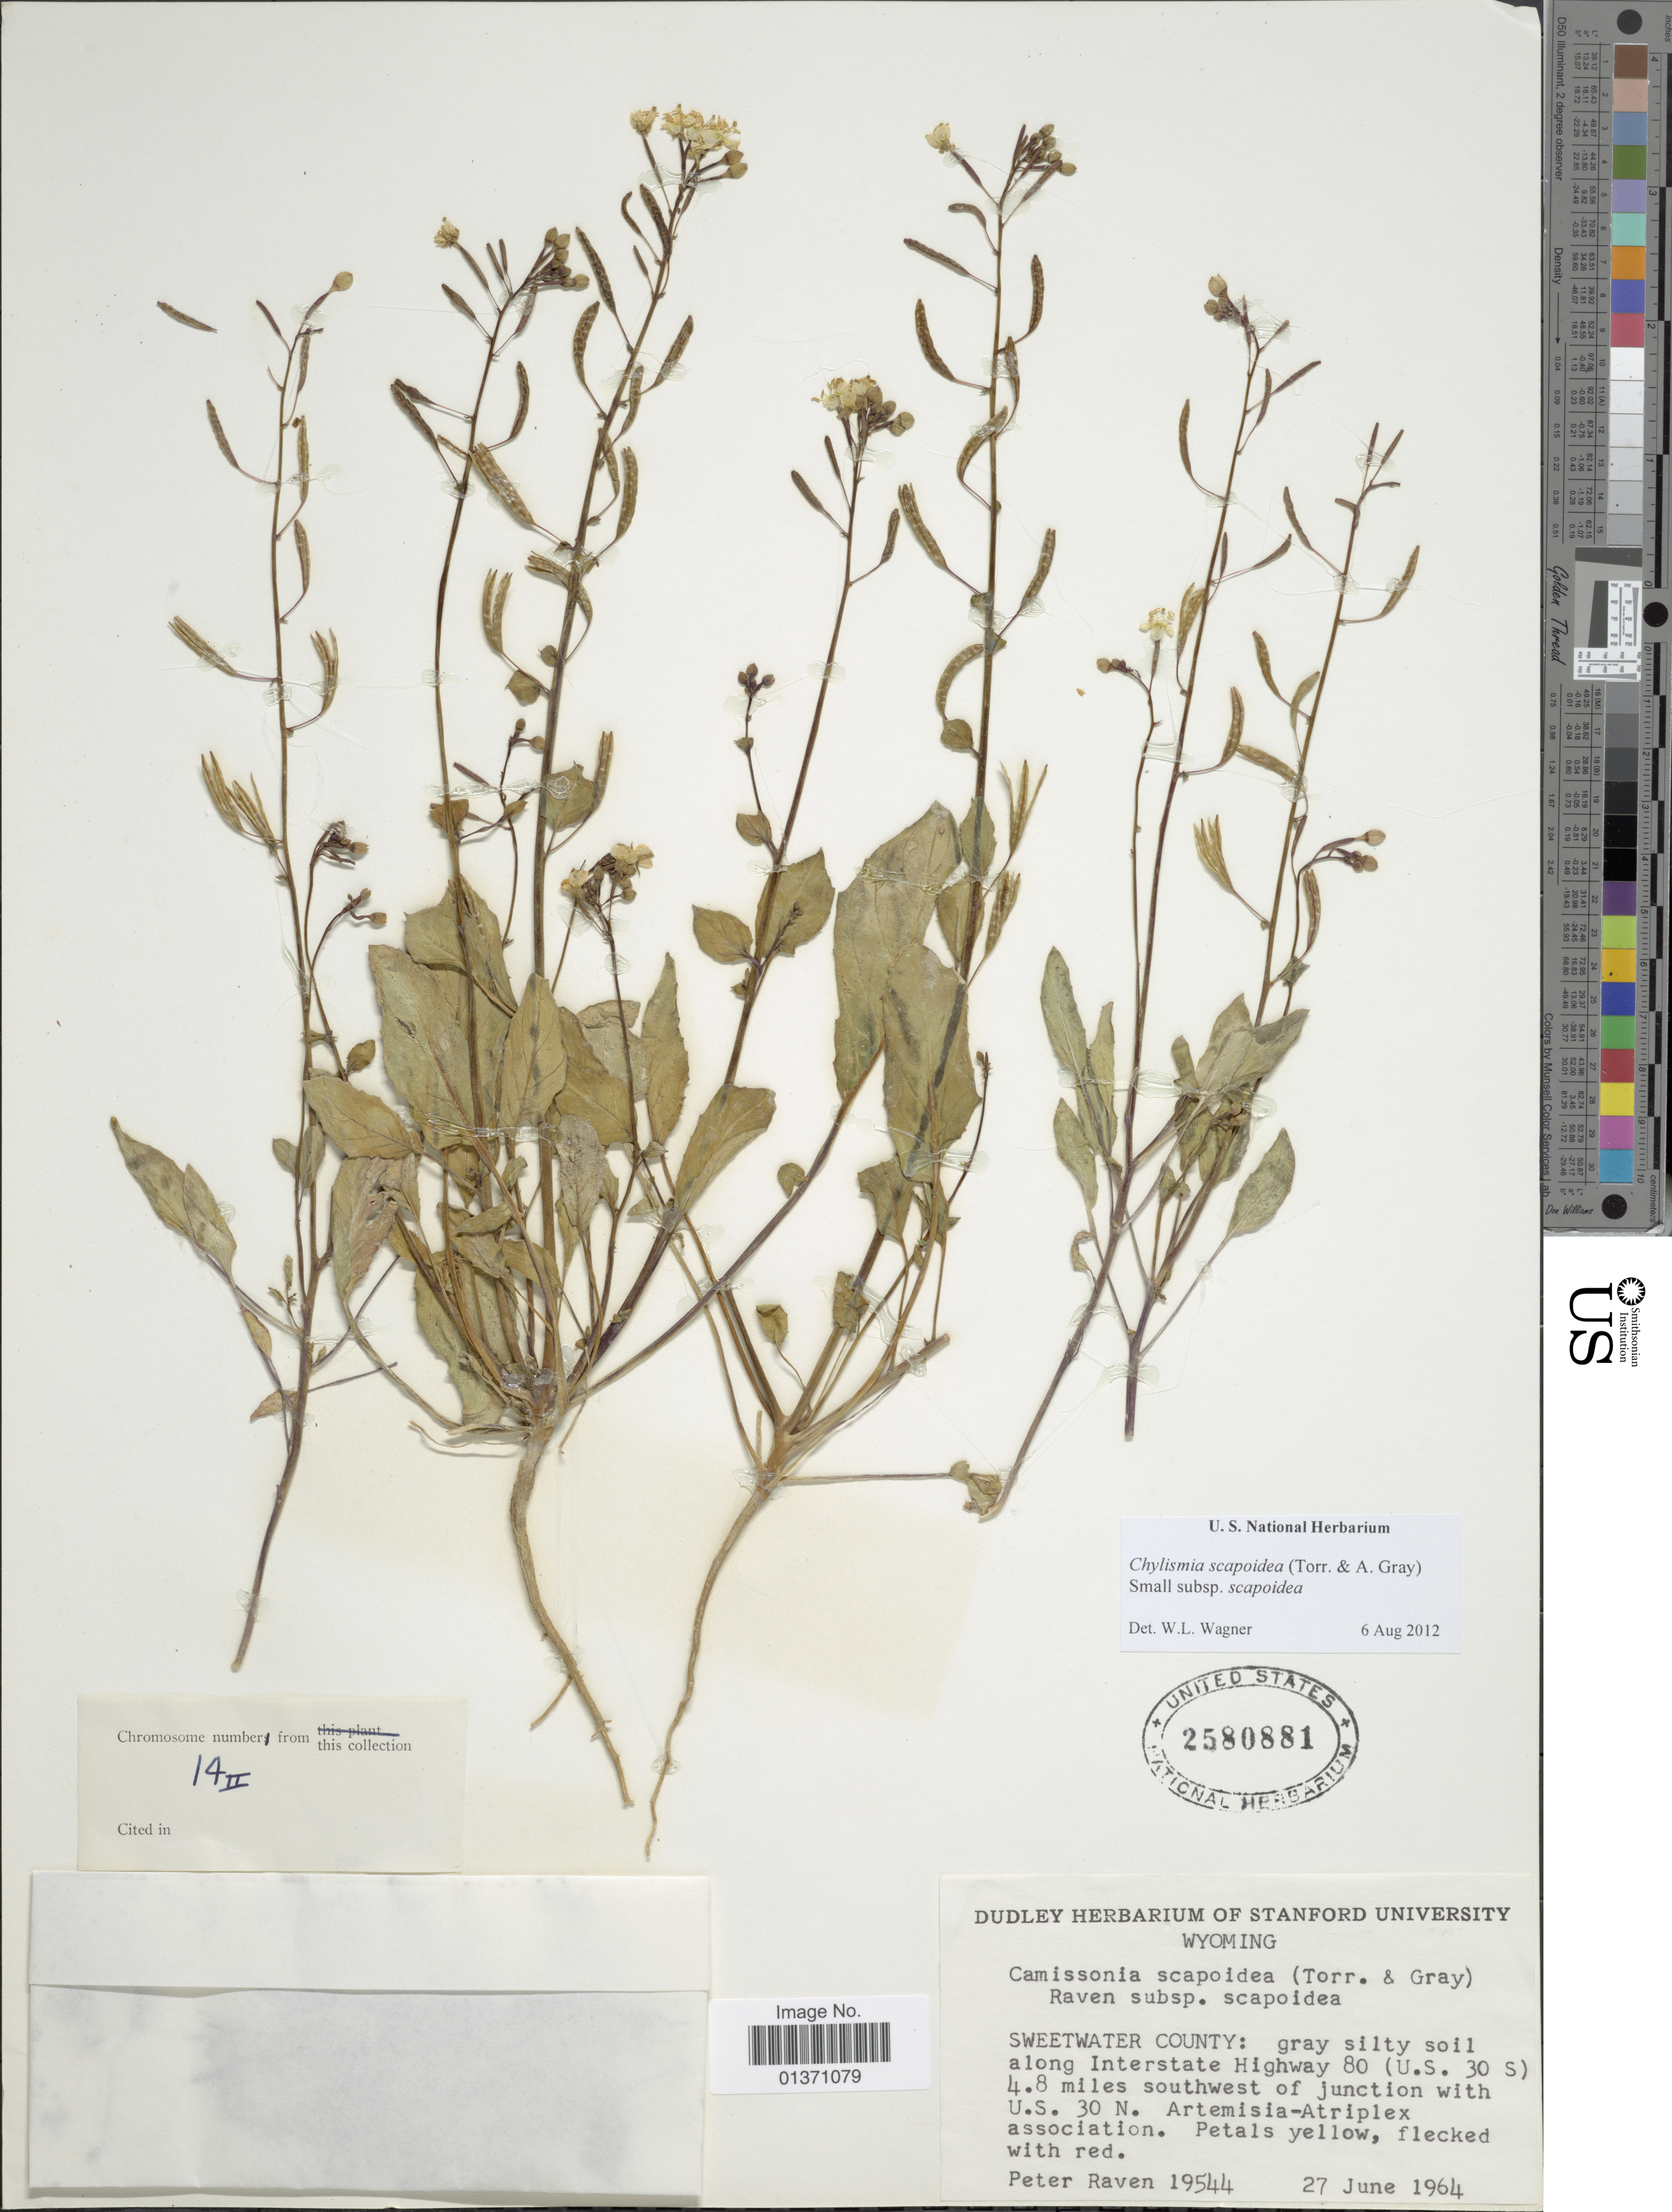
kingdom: Plantae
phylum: Tracheophyta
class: Magnoliopsida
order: Myrtales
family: Onagraceae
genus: Chylismia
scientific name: Chylismia scapoidea subsp. scapoidea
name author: (Torr. & A. Gray) Small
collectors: -. Raven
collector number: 19544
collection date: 1964-06-27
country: United States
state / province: Wyoming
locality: Sweetwater County: gray silty soil along Interstate Highway 80 (U. S. 30 S), 4.8 miles southwest of junction with U. S. 30 N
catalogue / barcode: US 2580881